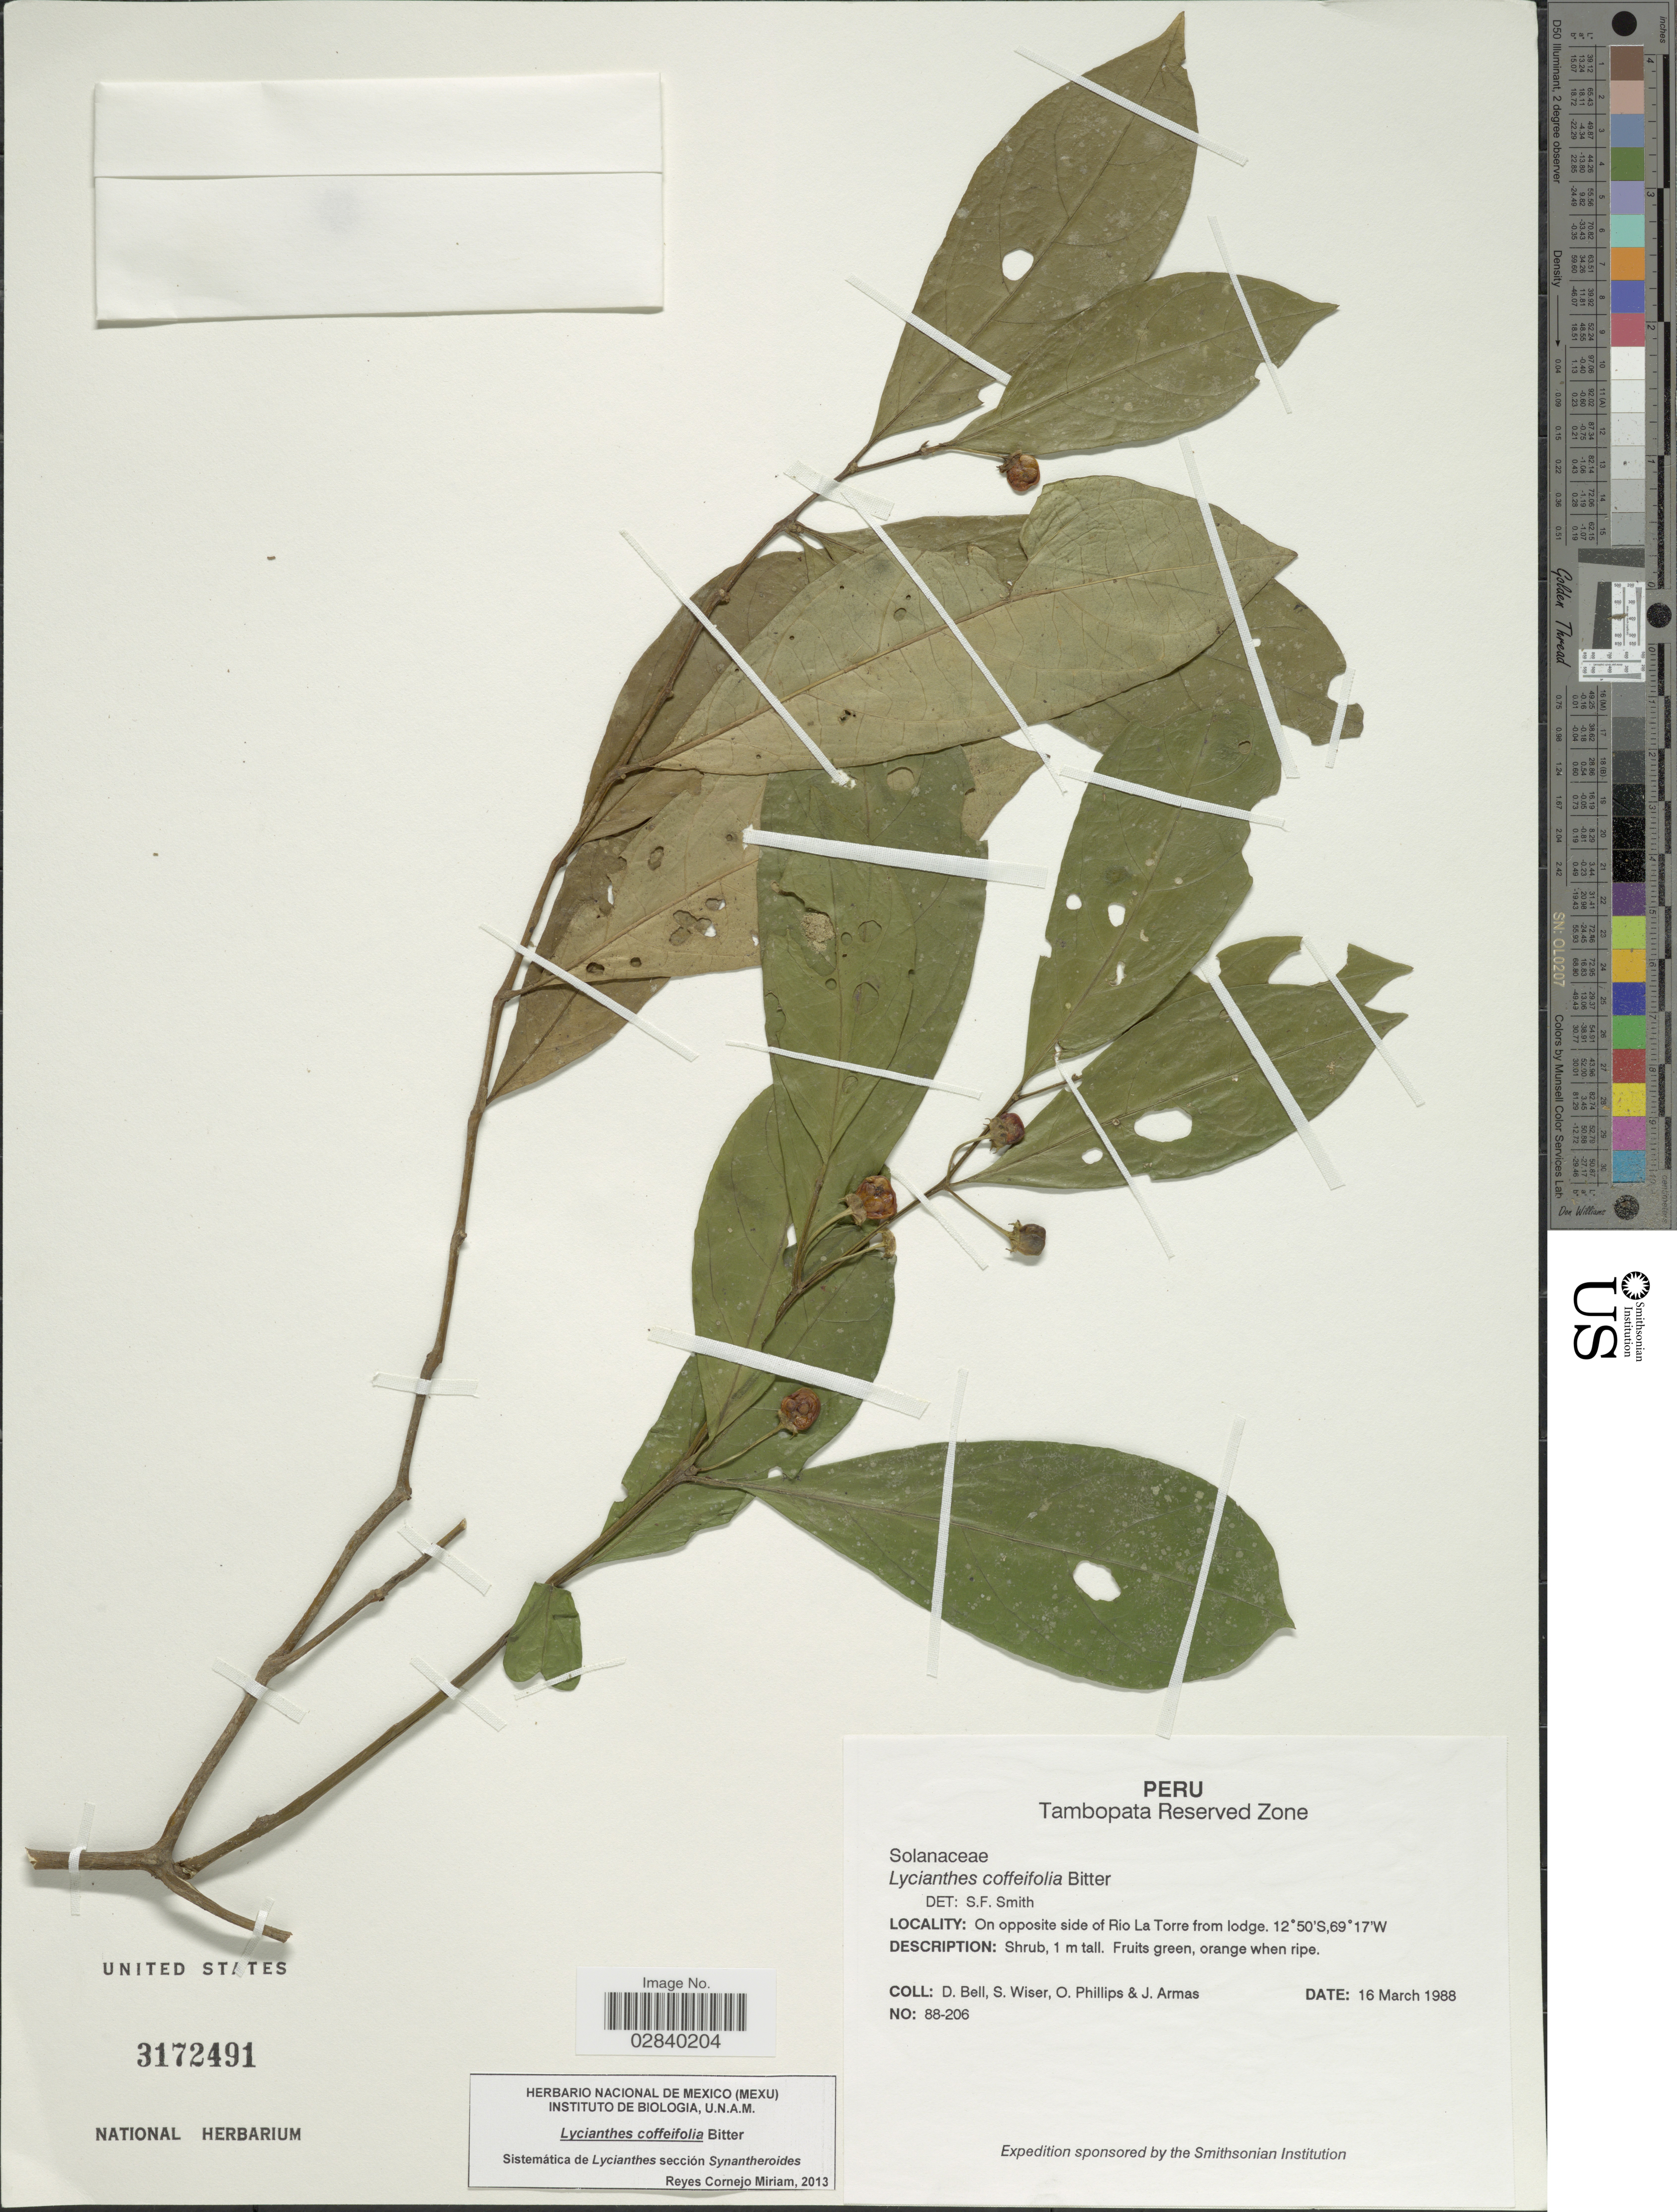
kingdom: Plantae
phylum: Tracheophyta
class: Magnoliopsida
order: Solanales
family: Solanaceae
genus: Lycianthes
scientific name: Lycianthes coffeifolia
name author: Bitter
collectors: D. A. Bell, S. Wiser, O. Phillips & J. Armas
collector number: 88-206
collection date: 1988-03-16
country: Peru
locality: Tambopata Reserved Zone. On opposite side of Rio La Torre from lodge.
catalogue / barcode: US 3172491